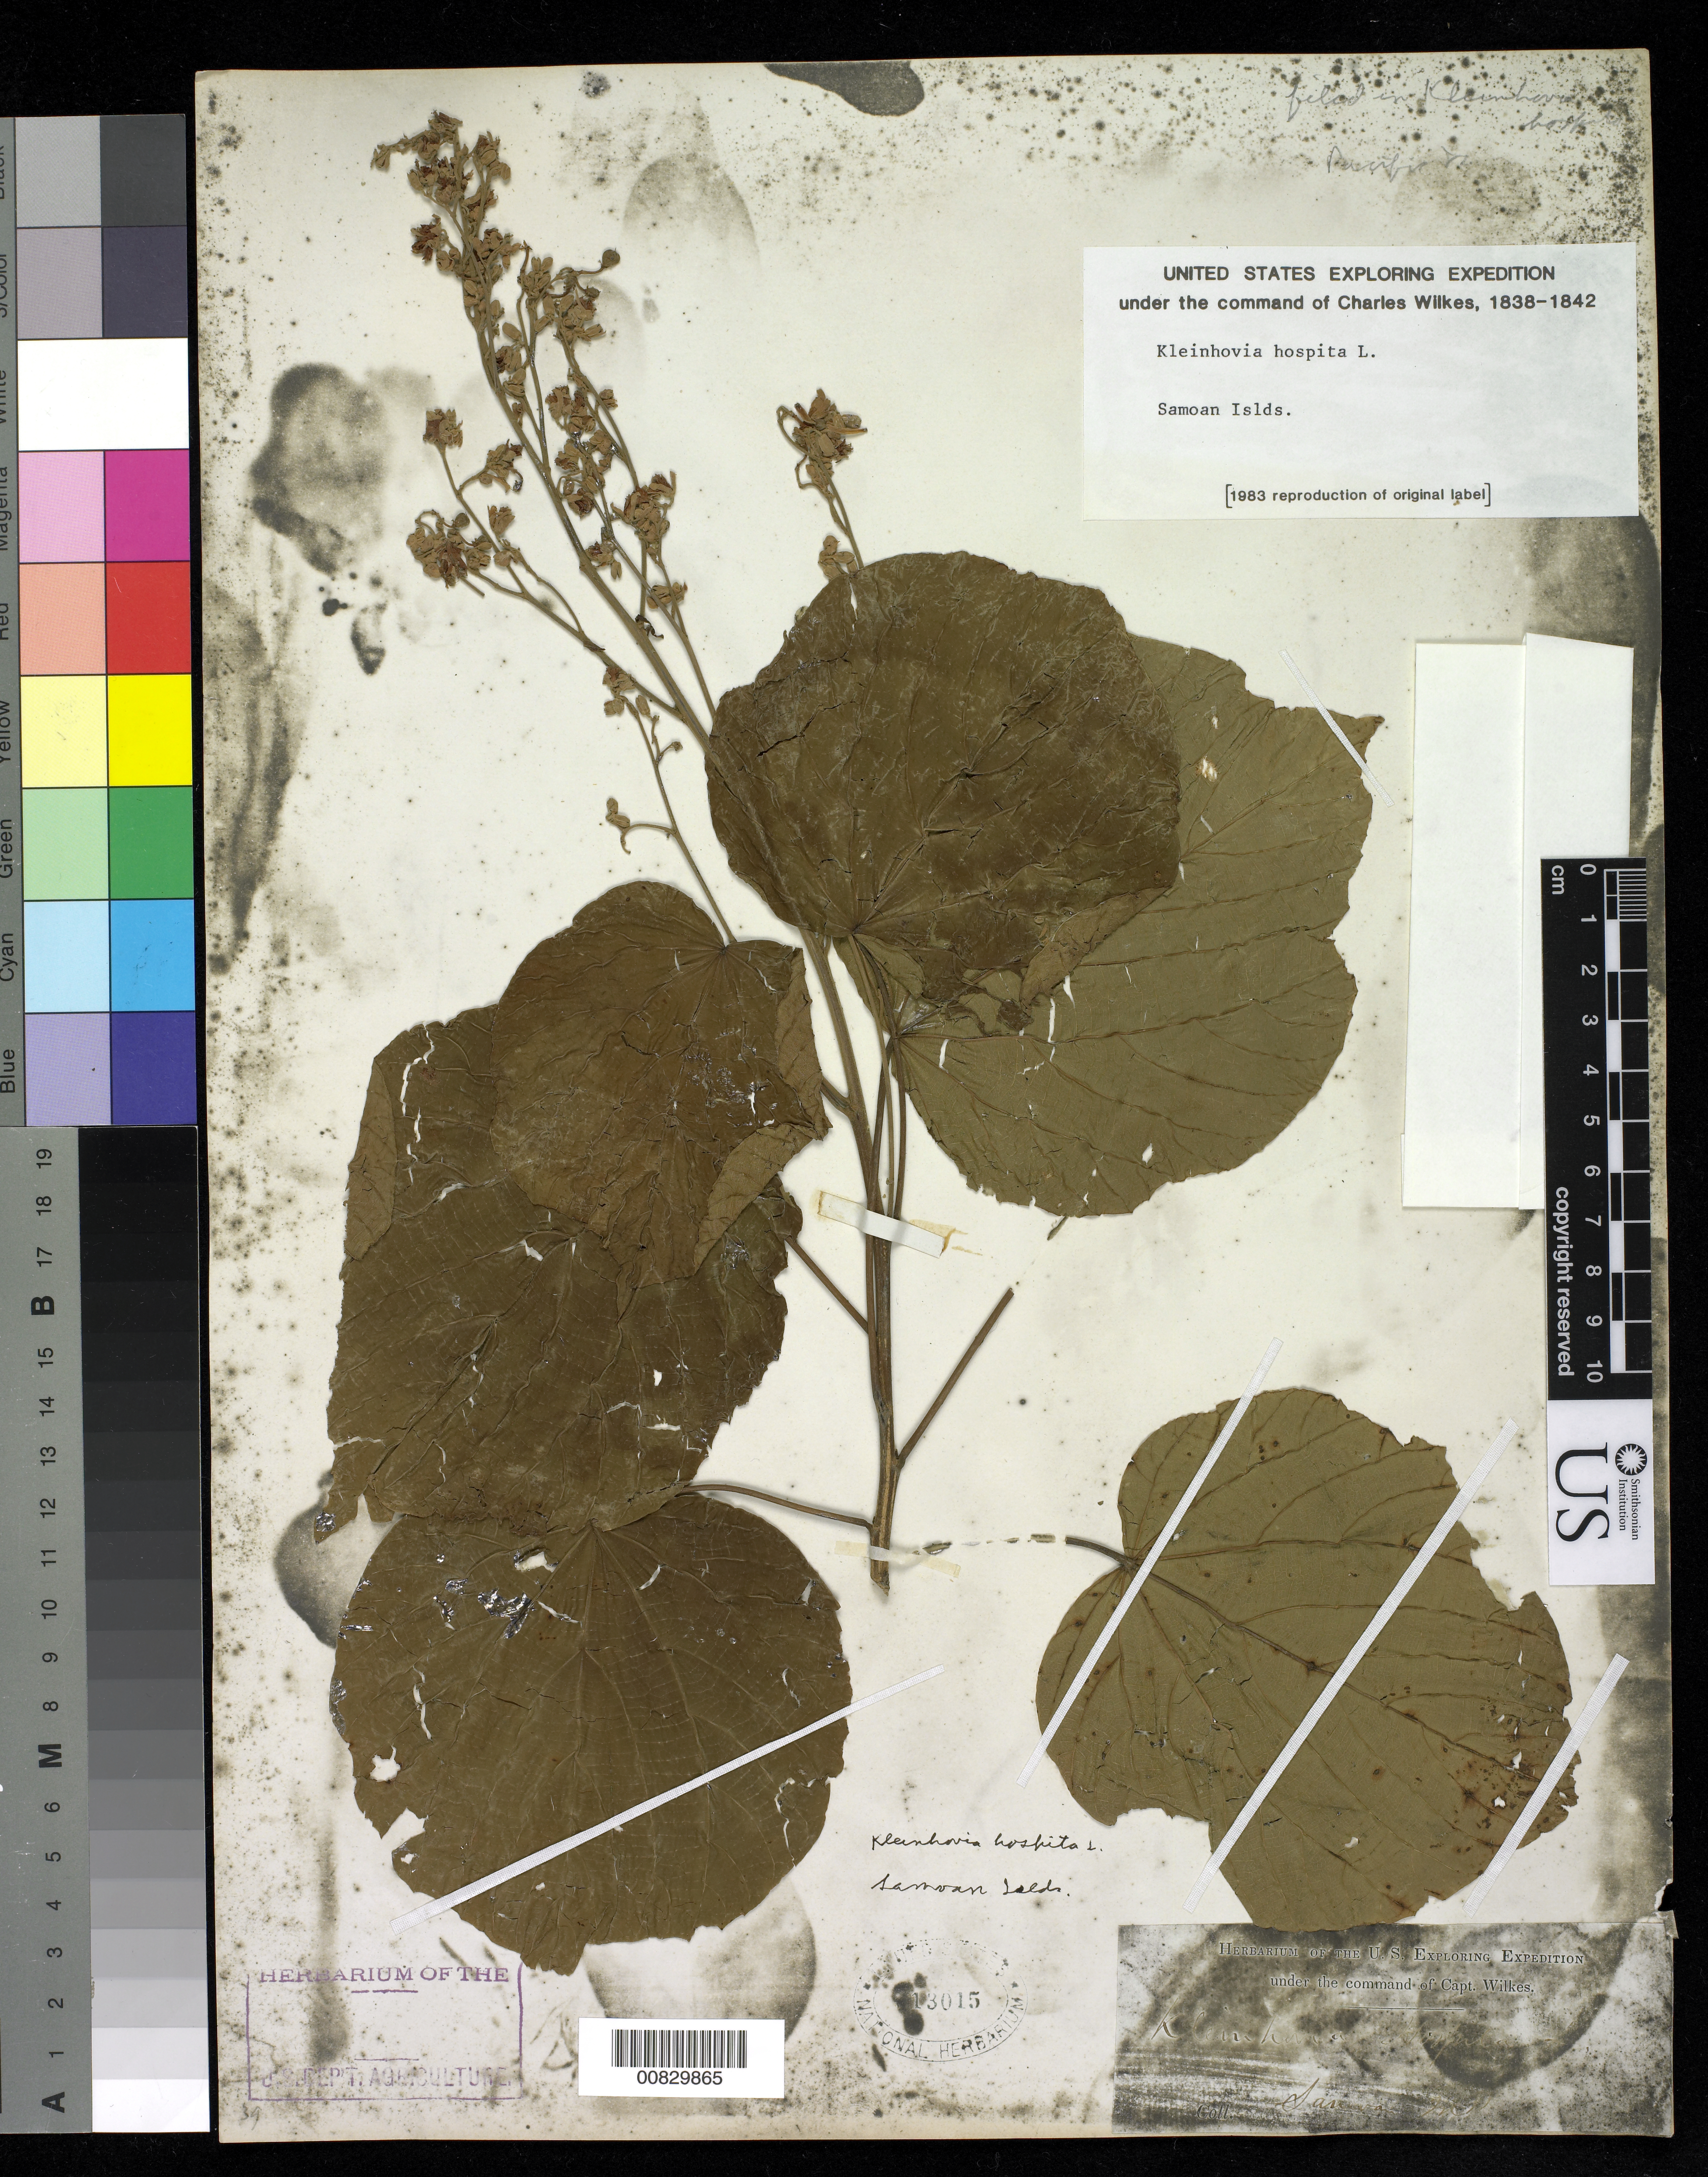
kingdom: Plantae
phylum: Tracheophyta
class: Magnoliopsida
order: Malvales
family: Malvaceae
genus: Kleinhovia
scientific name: Kleinhovia hospita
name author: L.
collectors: Wilkes Explor. Exped.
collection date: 1838/1842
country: American Samoa / Samoa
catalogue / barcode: US 13015